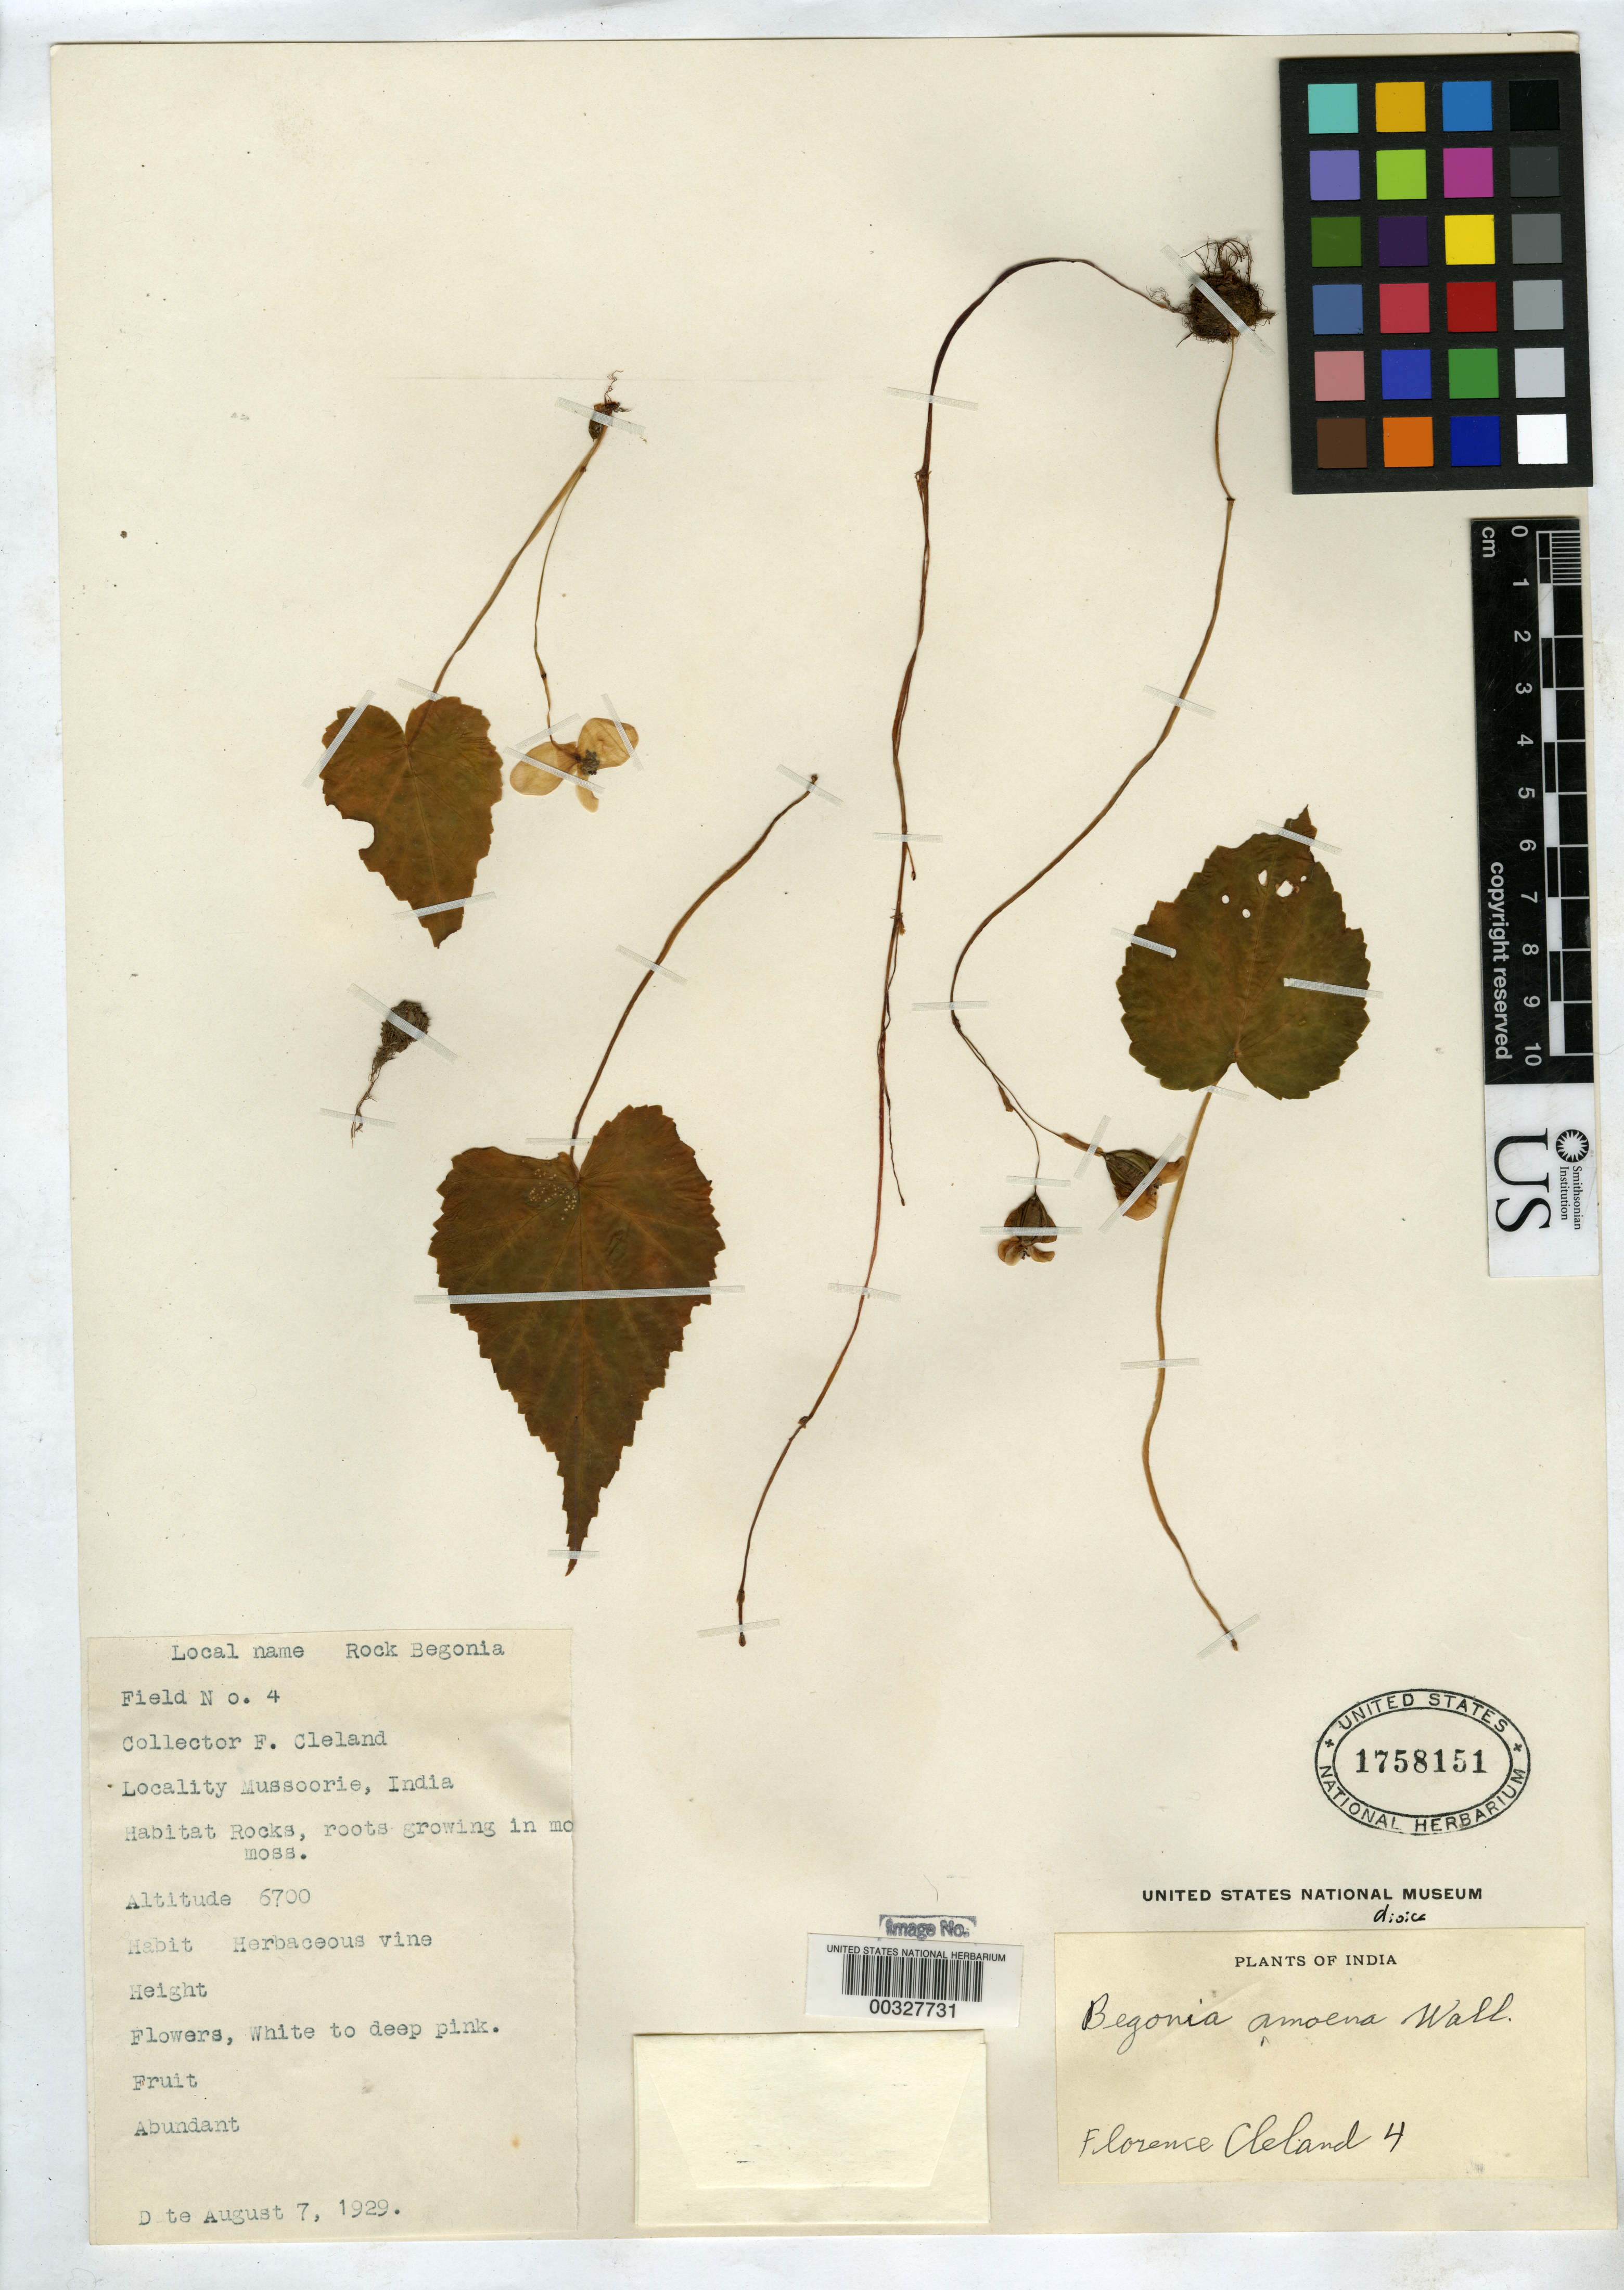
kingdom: Plantae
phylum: Tracheophyta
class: Magnoliopsida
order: Cucurbitales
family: Begoniaceae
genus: Begonia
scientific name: Begonia dioica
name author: Buch.-Ham. ex D. Don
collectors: F. Cleland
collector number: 4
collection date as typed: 07 Aug 1929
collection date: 1929-08-07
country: India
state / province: Uttar Pradesh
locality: Mussoorie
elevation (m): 2042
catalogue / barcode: US 1758151